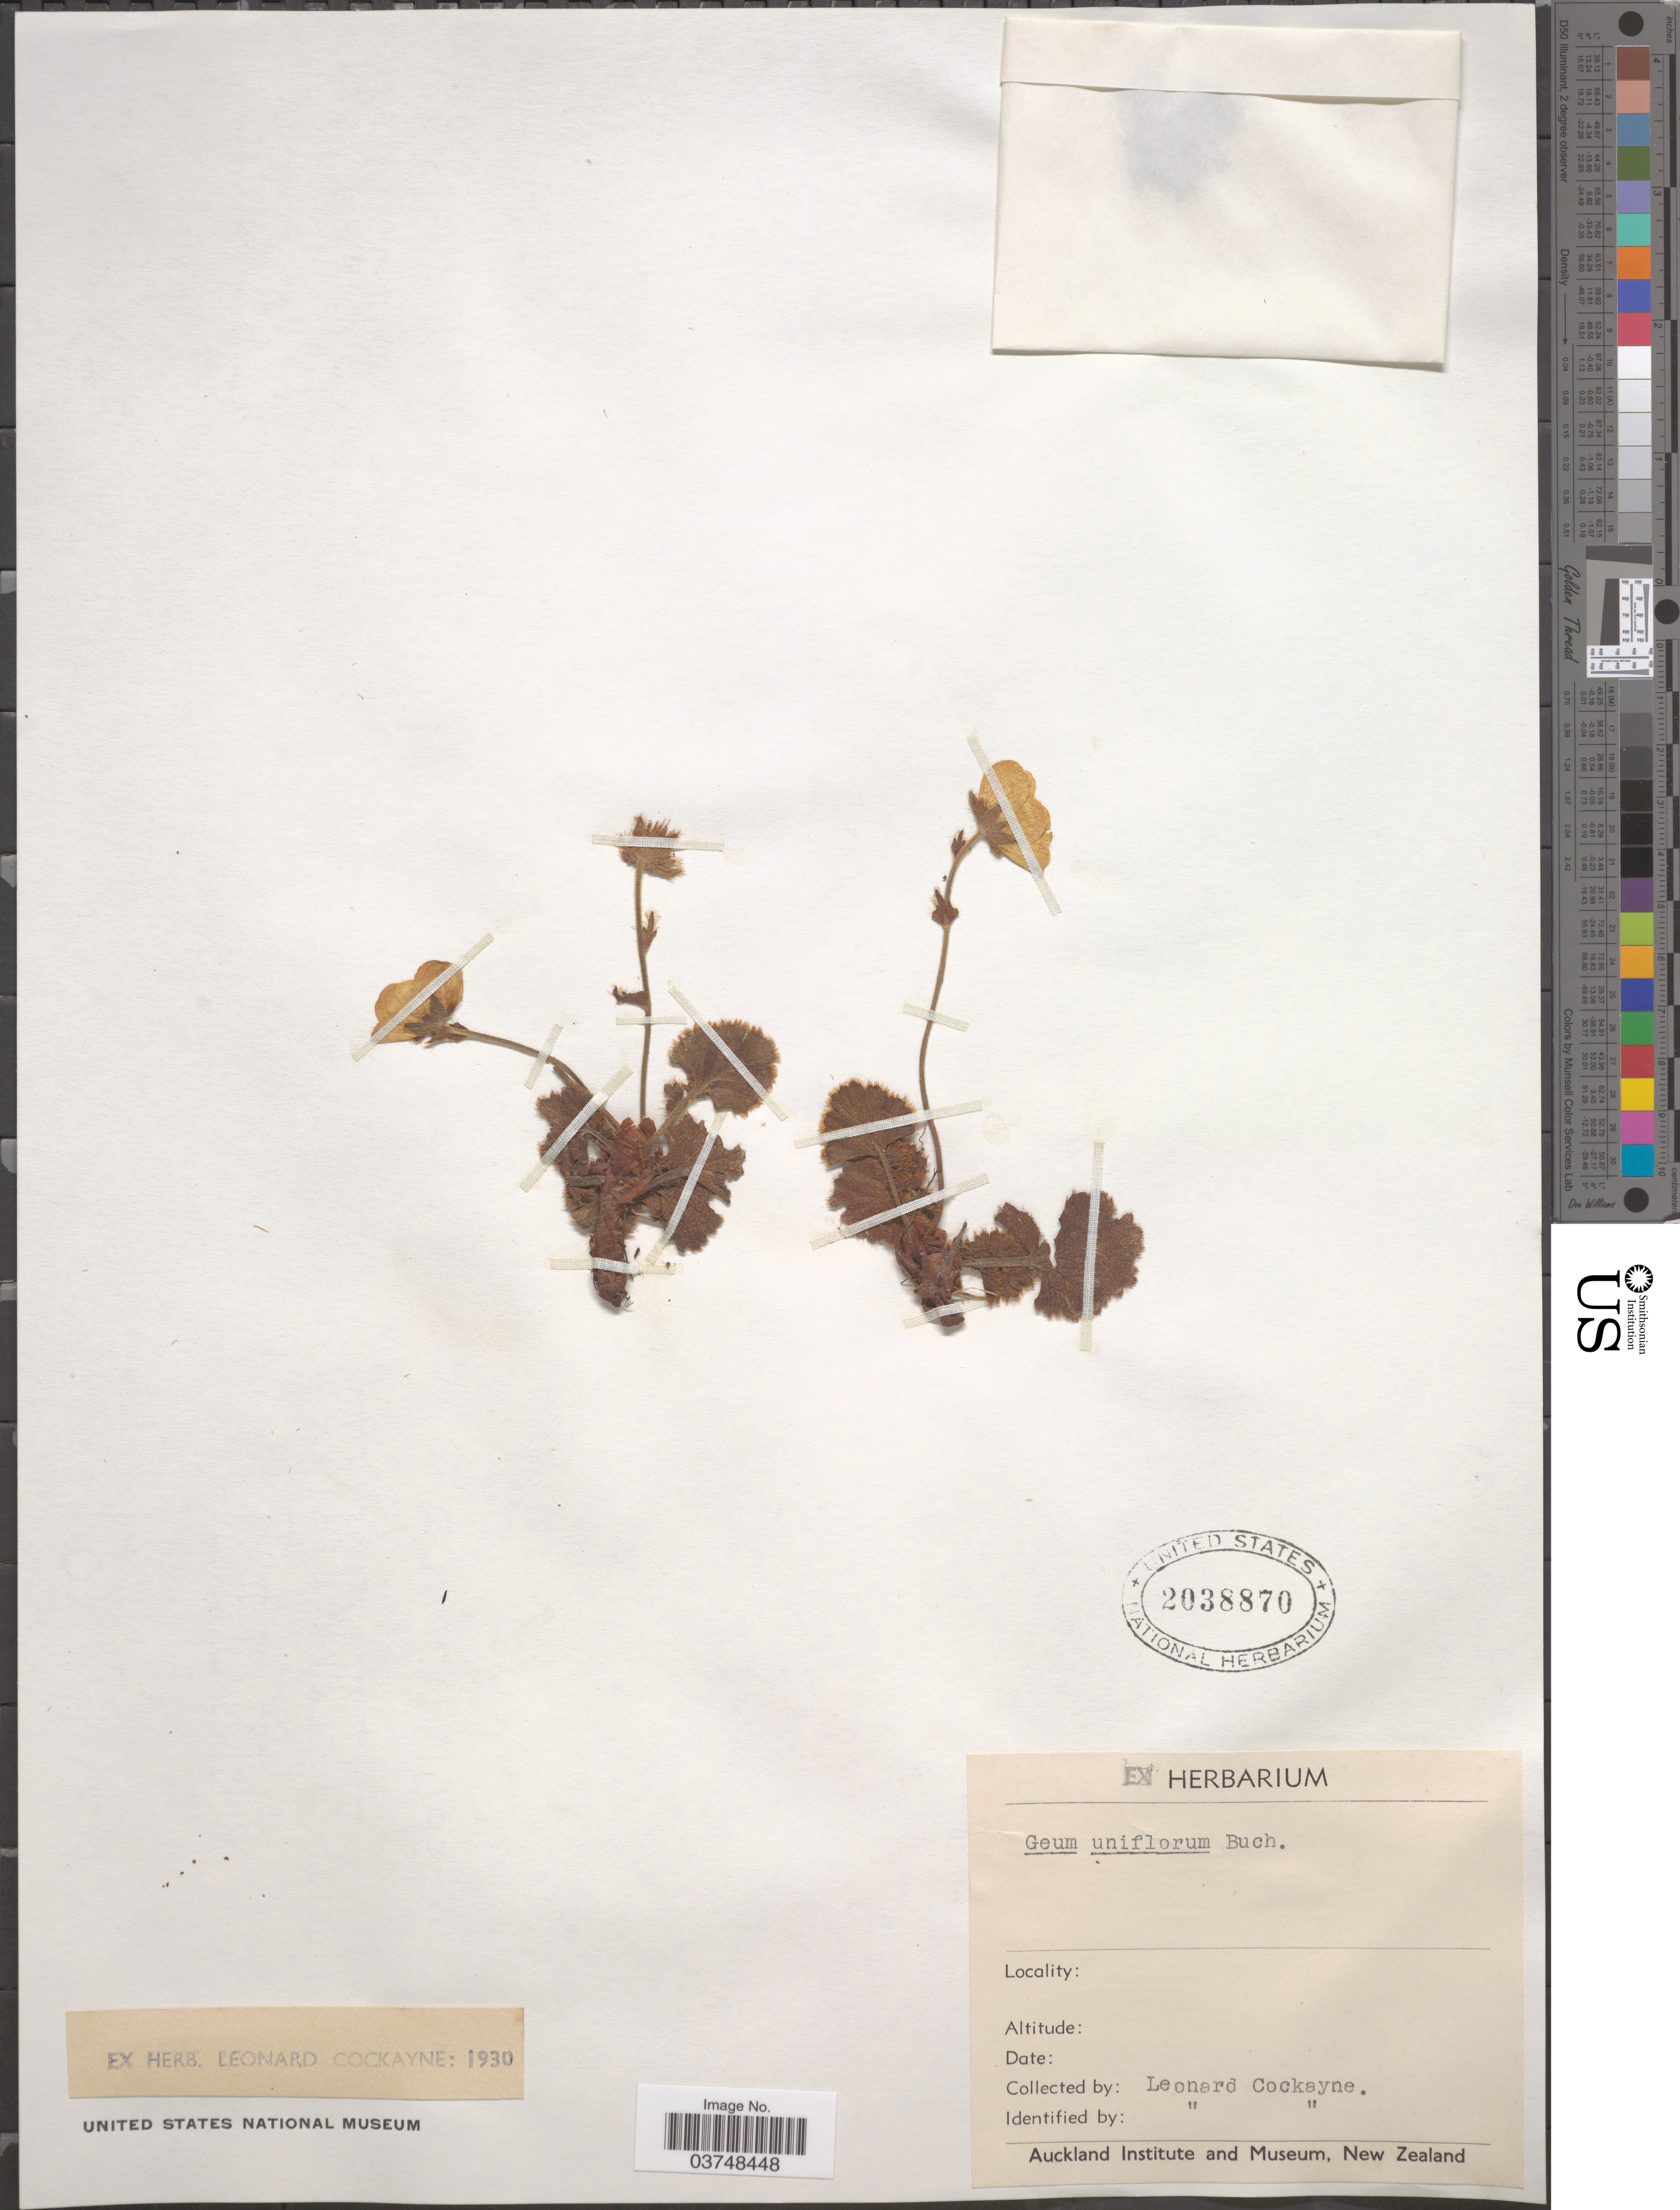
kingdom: Plantae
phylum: Tracheophyta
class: Magnoliopsida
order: Rosales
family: Rosaceae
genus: Geum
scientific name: Geum uniflorum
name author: Buchanan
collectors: L. Cockayne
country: New Zealand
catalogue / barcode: US 2038870